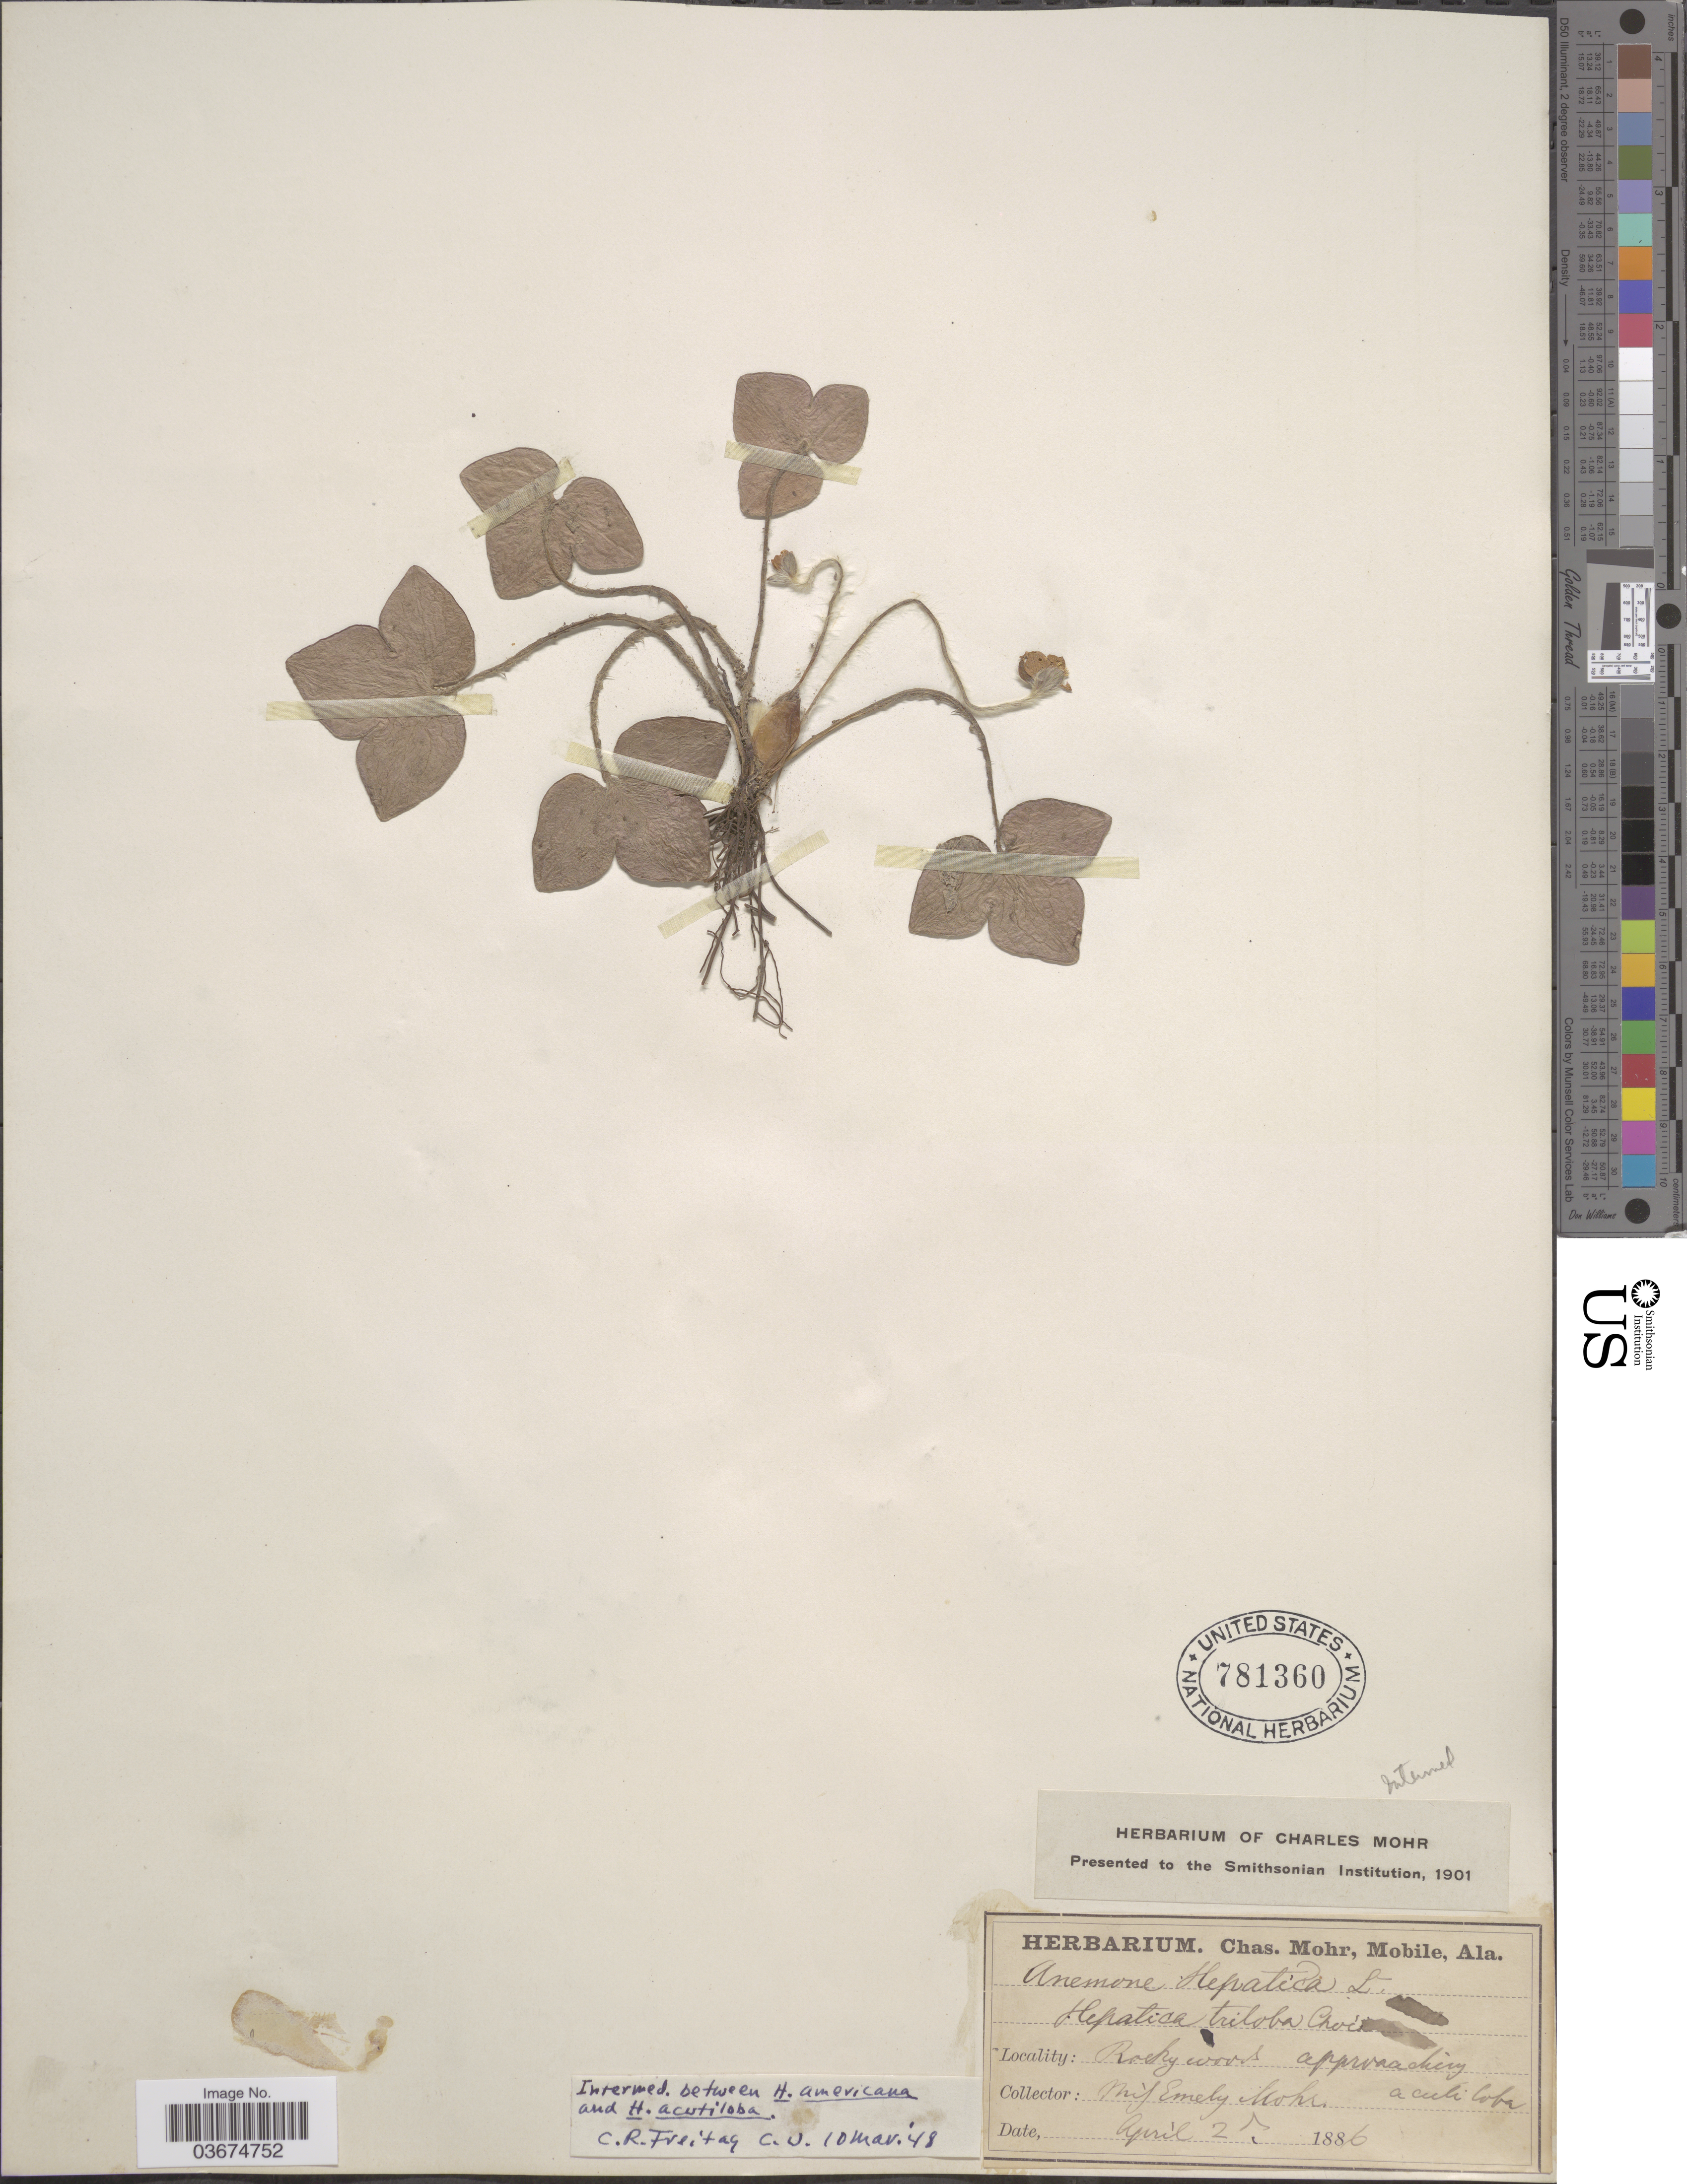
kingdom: Plantae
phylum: Tracheophyta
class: Magnoliopsida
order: Ranunculales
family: Ranunculaceae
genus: Hepatica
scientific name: Hepatica acutiloba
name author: DC.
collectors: E. Mohr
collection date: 1886-04-02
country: United States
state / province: Alabama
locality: Rocky woods.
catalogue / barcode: US 781360